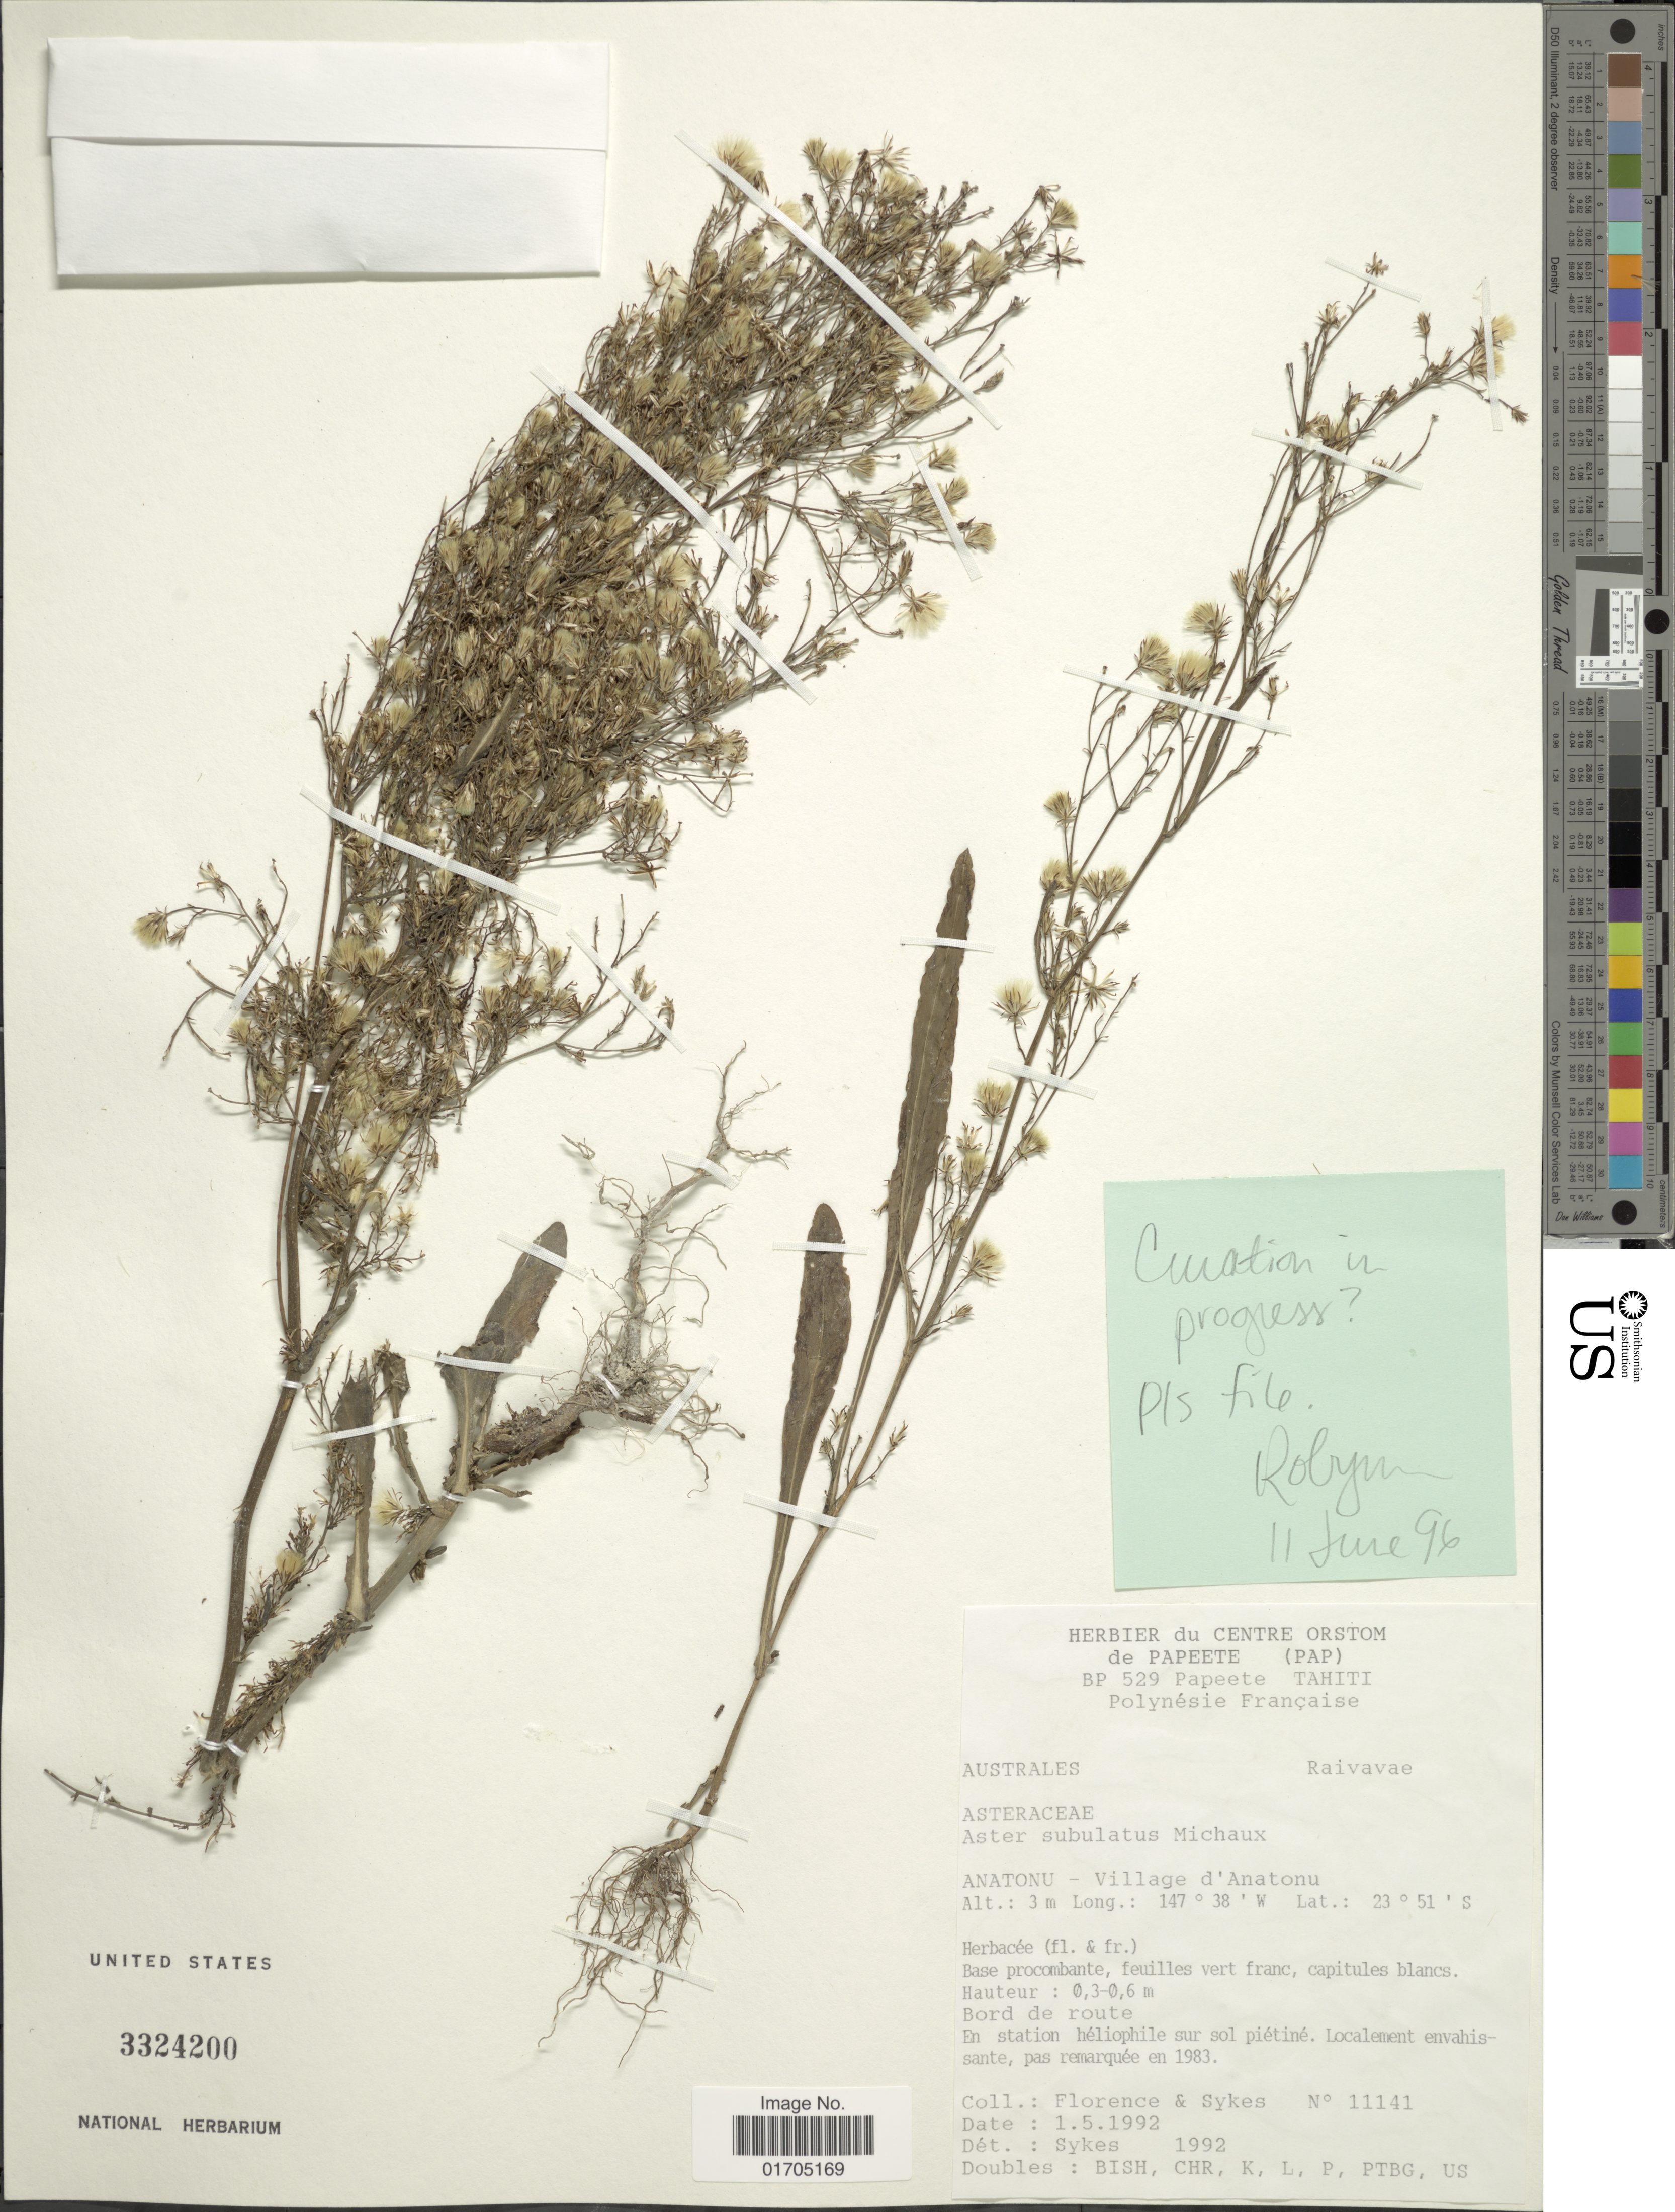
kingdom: Plantae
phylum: Tracheophyta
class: Magnoliopsida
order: Asterales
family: Asteraceae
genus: Symphyotrichum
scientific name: Symphyotrichum subulatum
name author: (Michx.) G.L. Nesom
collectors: -. Florence & Sykes, --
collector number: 11141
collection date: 1992-05-01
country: French Polynesia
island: Tahiti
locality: BP 529 Papeete Tahiti, Anatonu - Village d' Anatonu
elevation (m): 3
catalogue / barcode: US 3324200